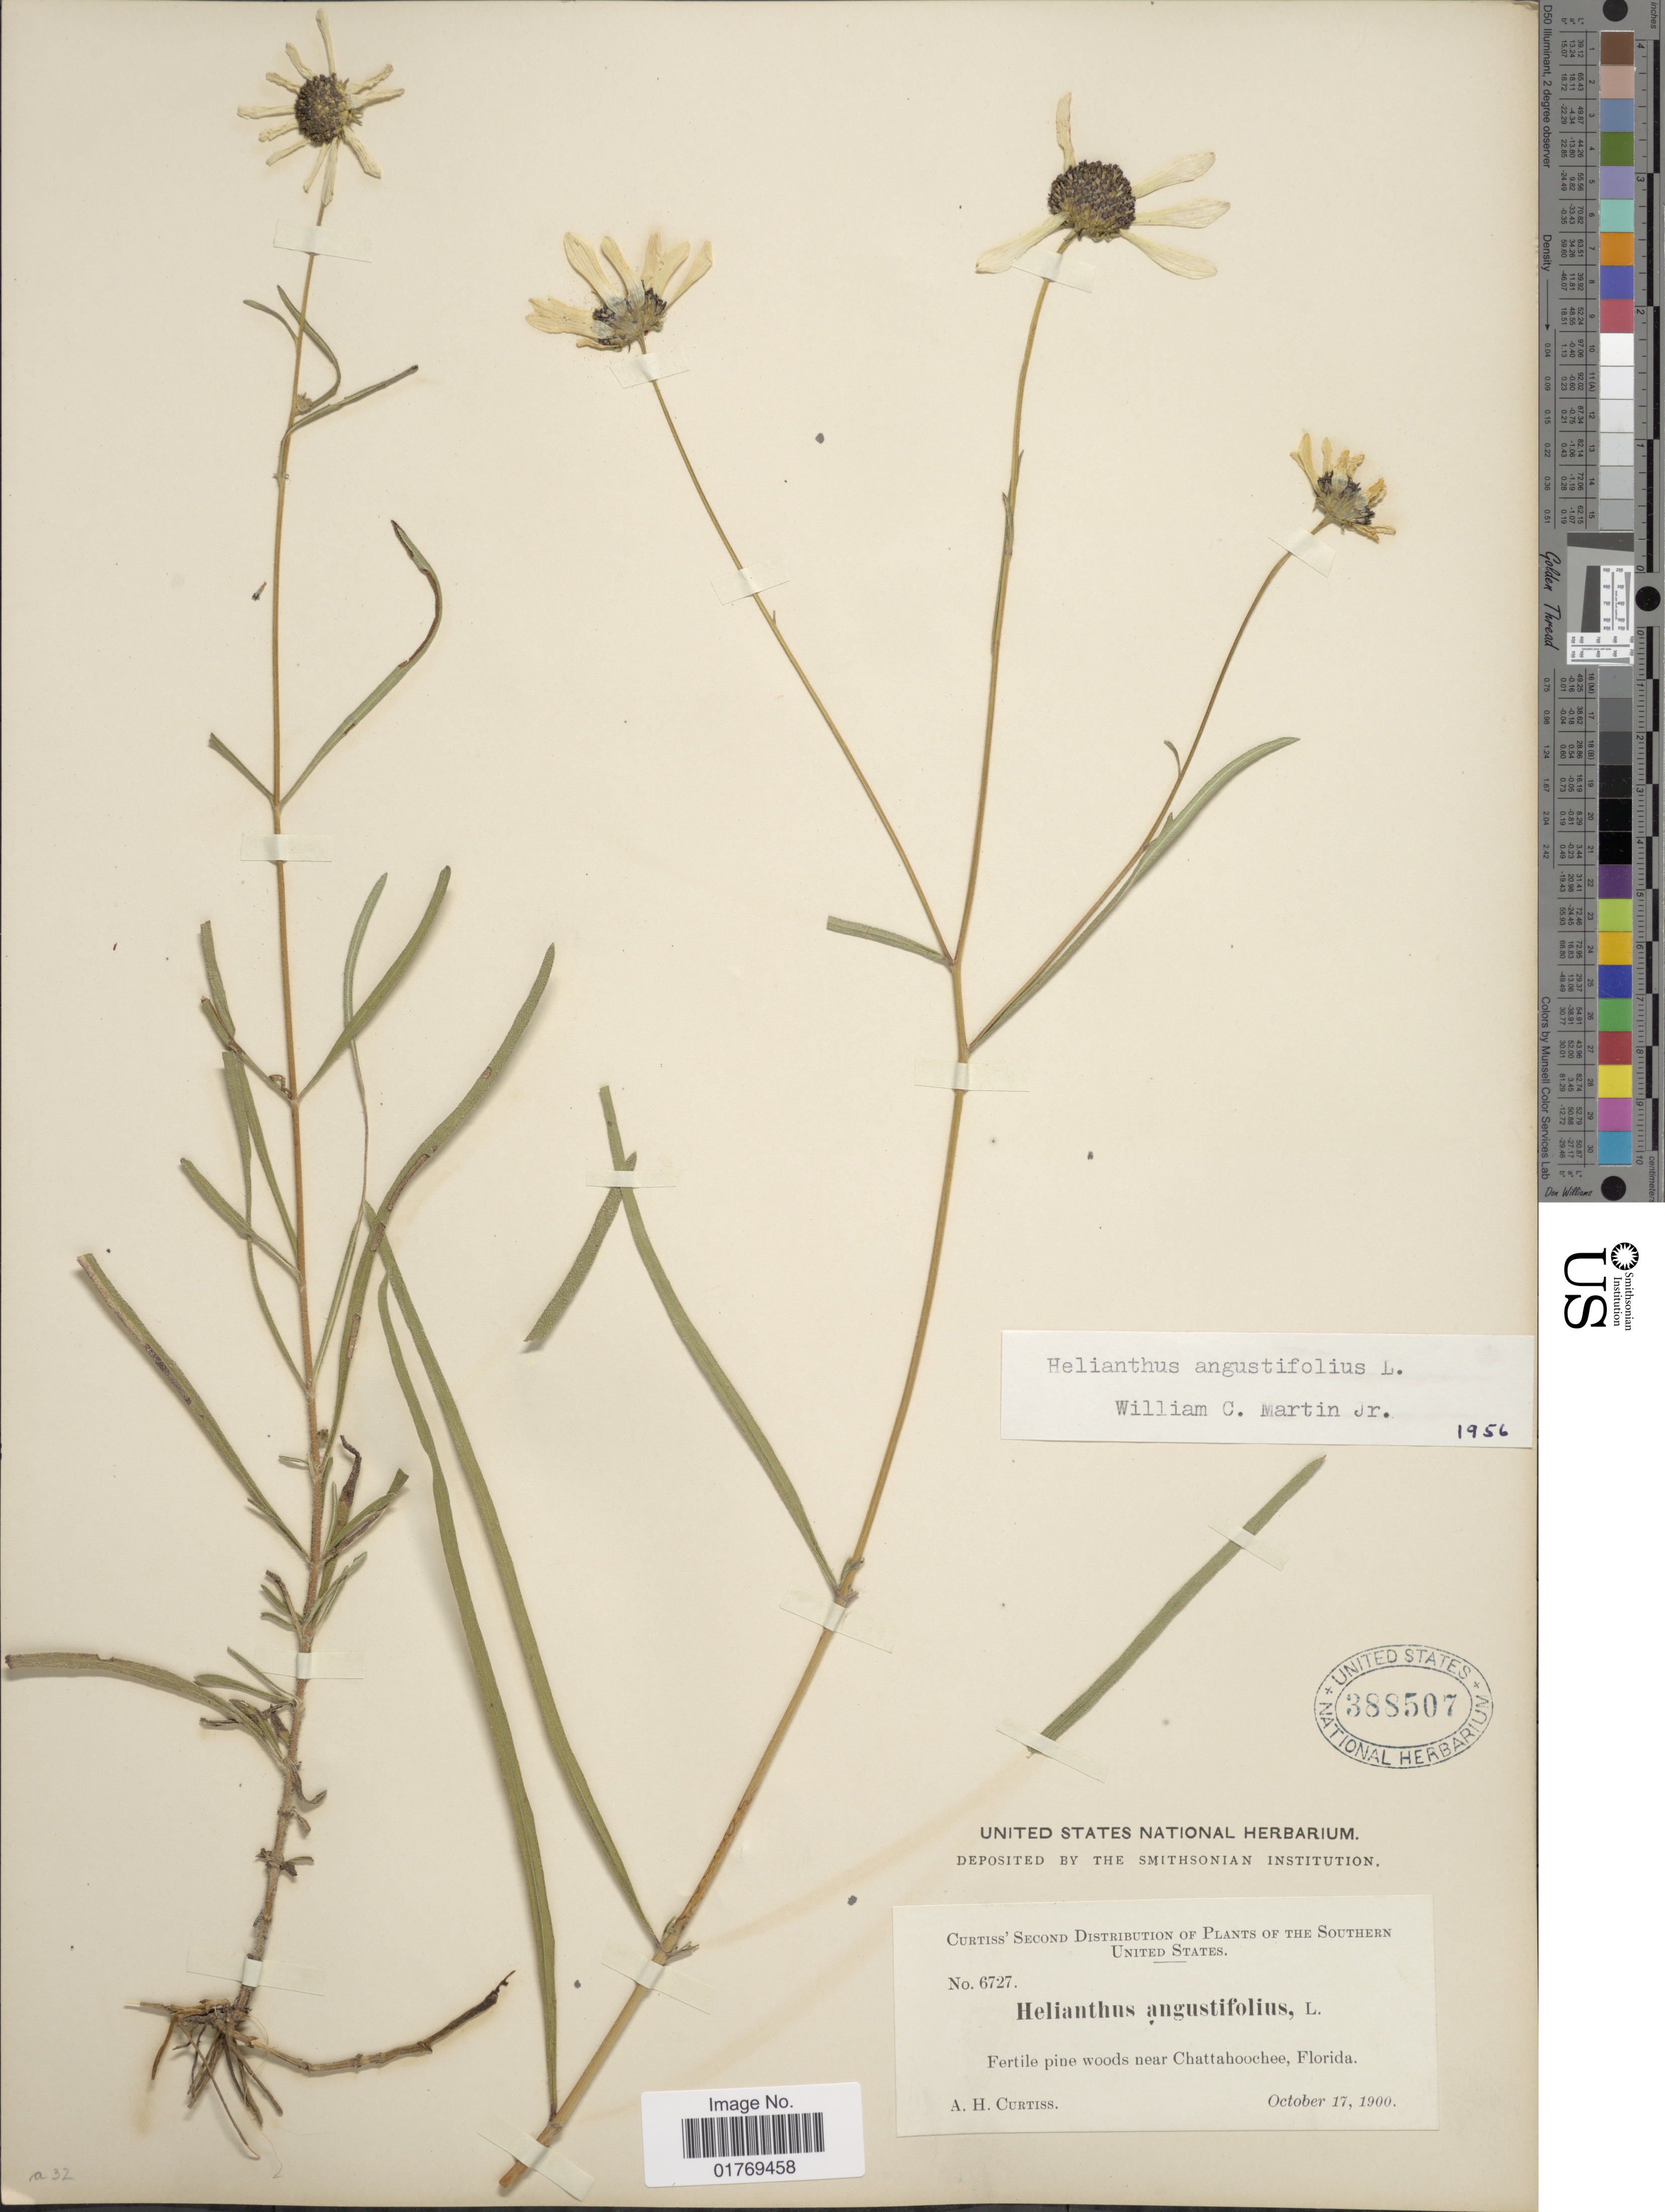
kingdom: Plantae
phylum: Tracheophyta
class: Magnoliopsida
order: Asterales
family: Asteraceae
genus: Helianthus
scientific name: Helianthus angustifolius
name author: L.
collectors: A. H. Curtiss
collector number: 6727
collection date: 1900-10-17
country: United States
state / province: Florida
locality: Fertile pine woods near Chattahoochee, Florida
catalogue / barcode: US 388507